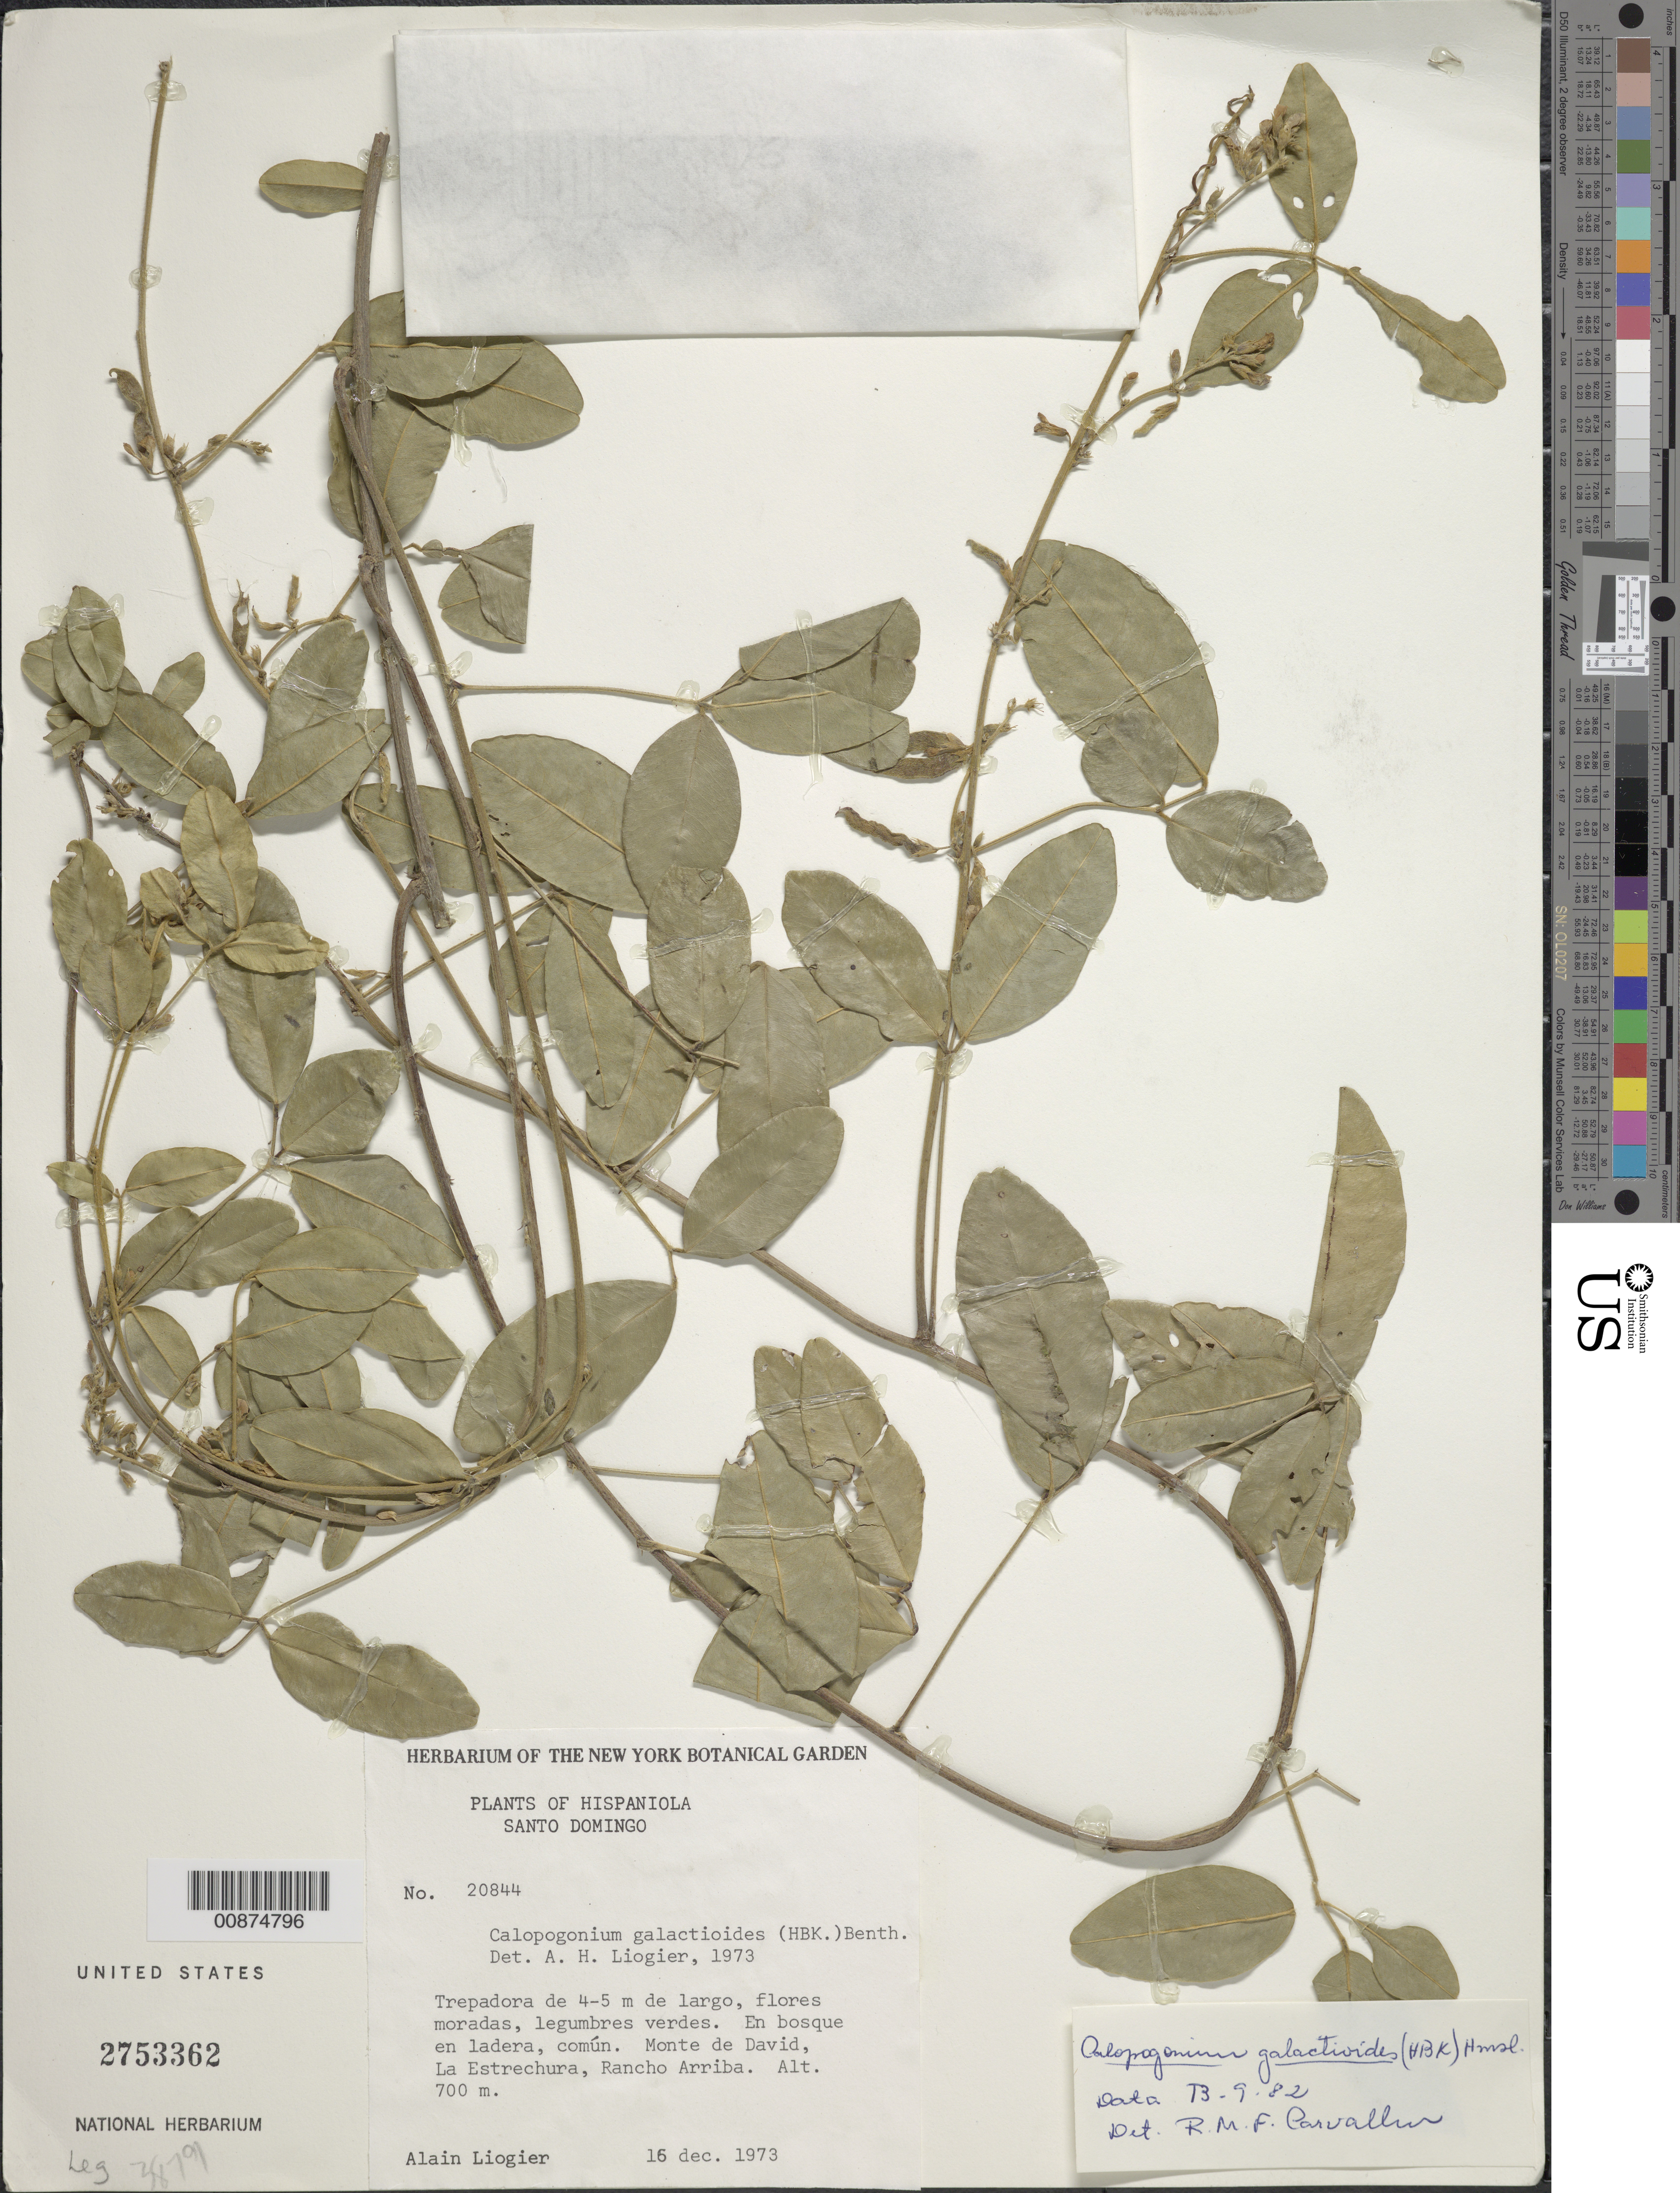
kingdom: Plantae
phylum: Tracheophyta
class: Magnoliopsida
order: Fabales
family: Fabaceae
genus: Calopogonium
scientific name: Calopogonium galactioides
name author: (Kunth) Hemsl.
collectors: A. H. Liogier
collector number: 20844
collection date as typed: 16 Dec 1973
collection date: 1973-12-16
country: Dominican Republic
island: Hispaniola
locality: Monte David, La Estrechura, Rancho Arriba.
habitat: Trepadora. En bosque en ladera.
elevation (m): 700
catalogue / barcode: US 2753362